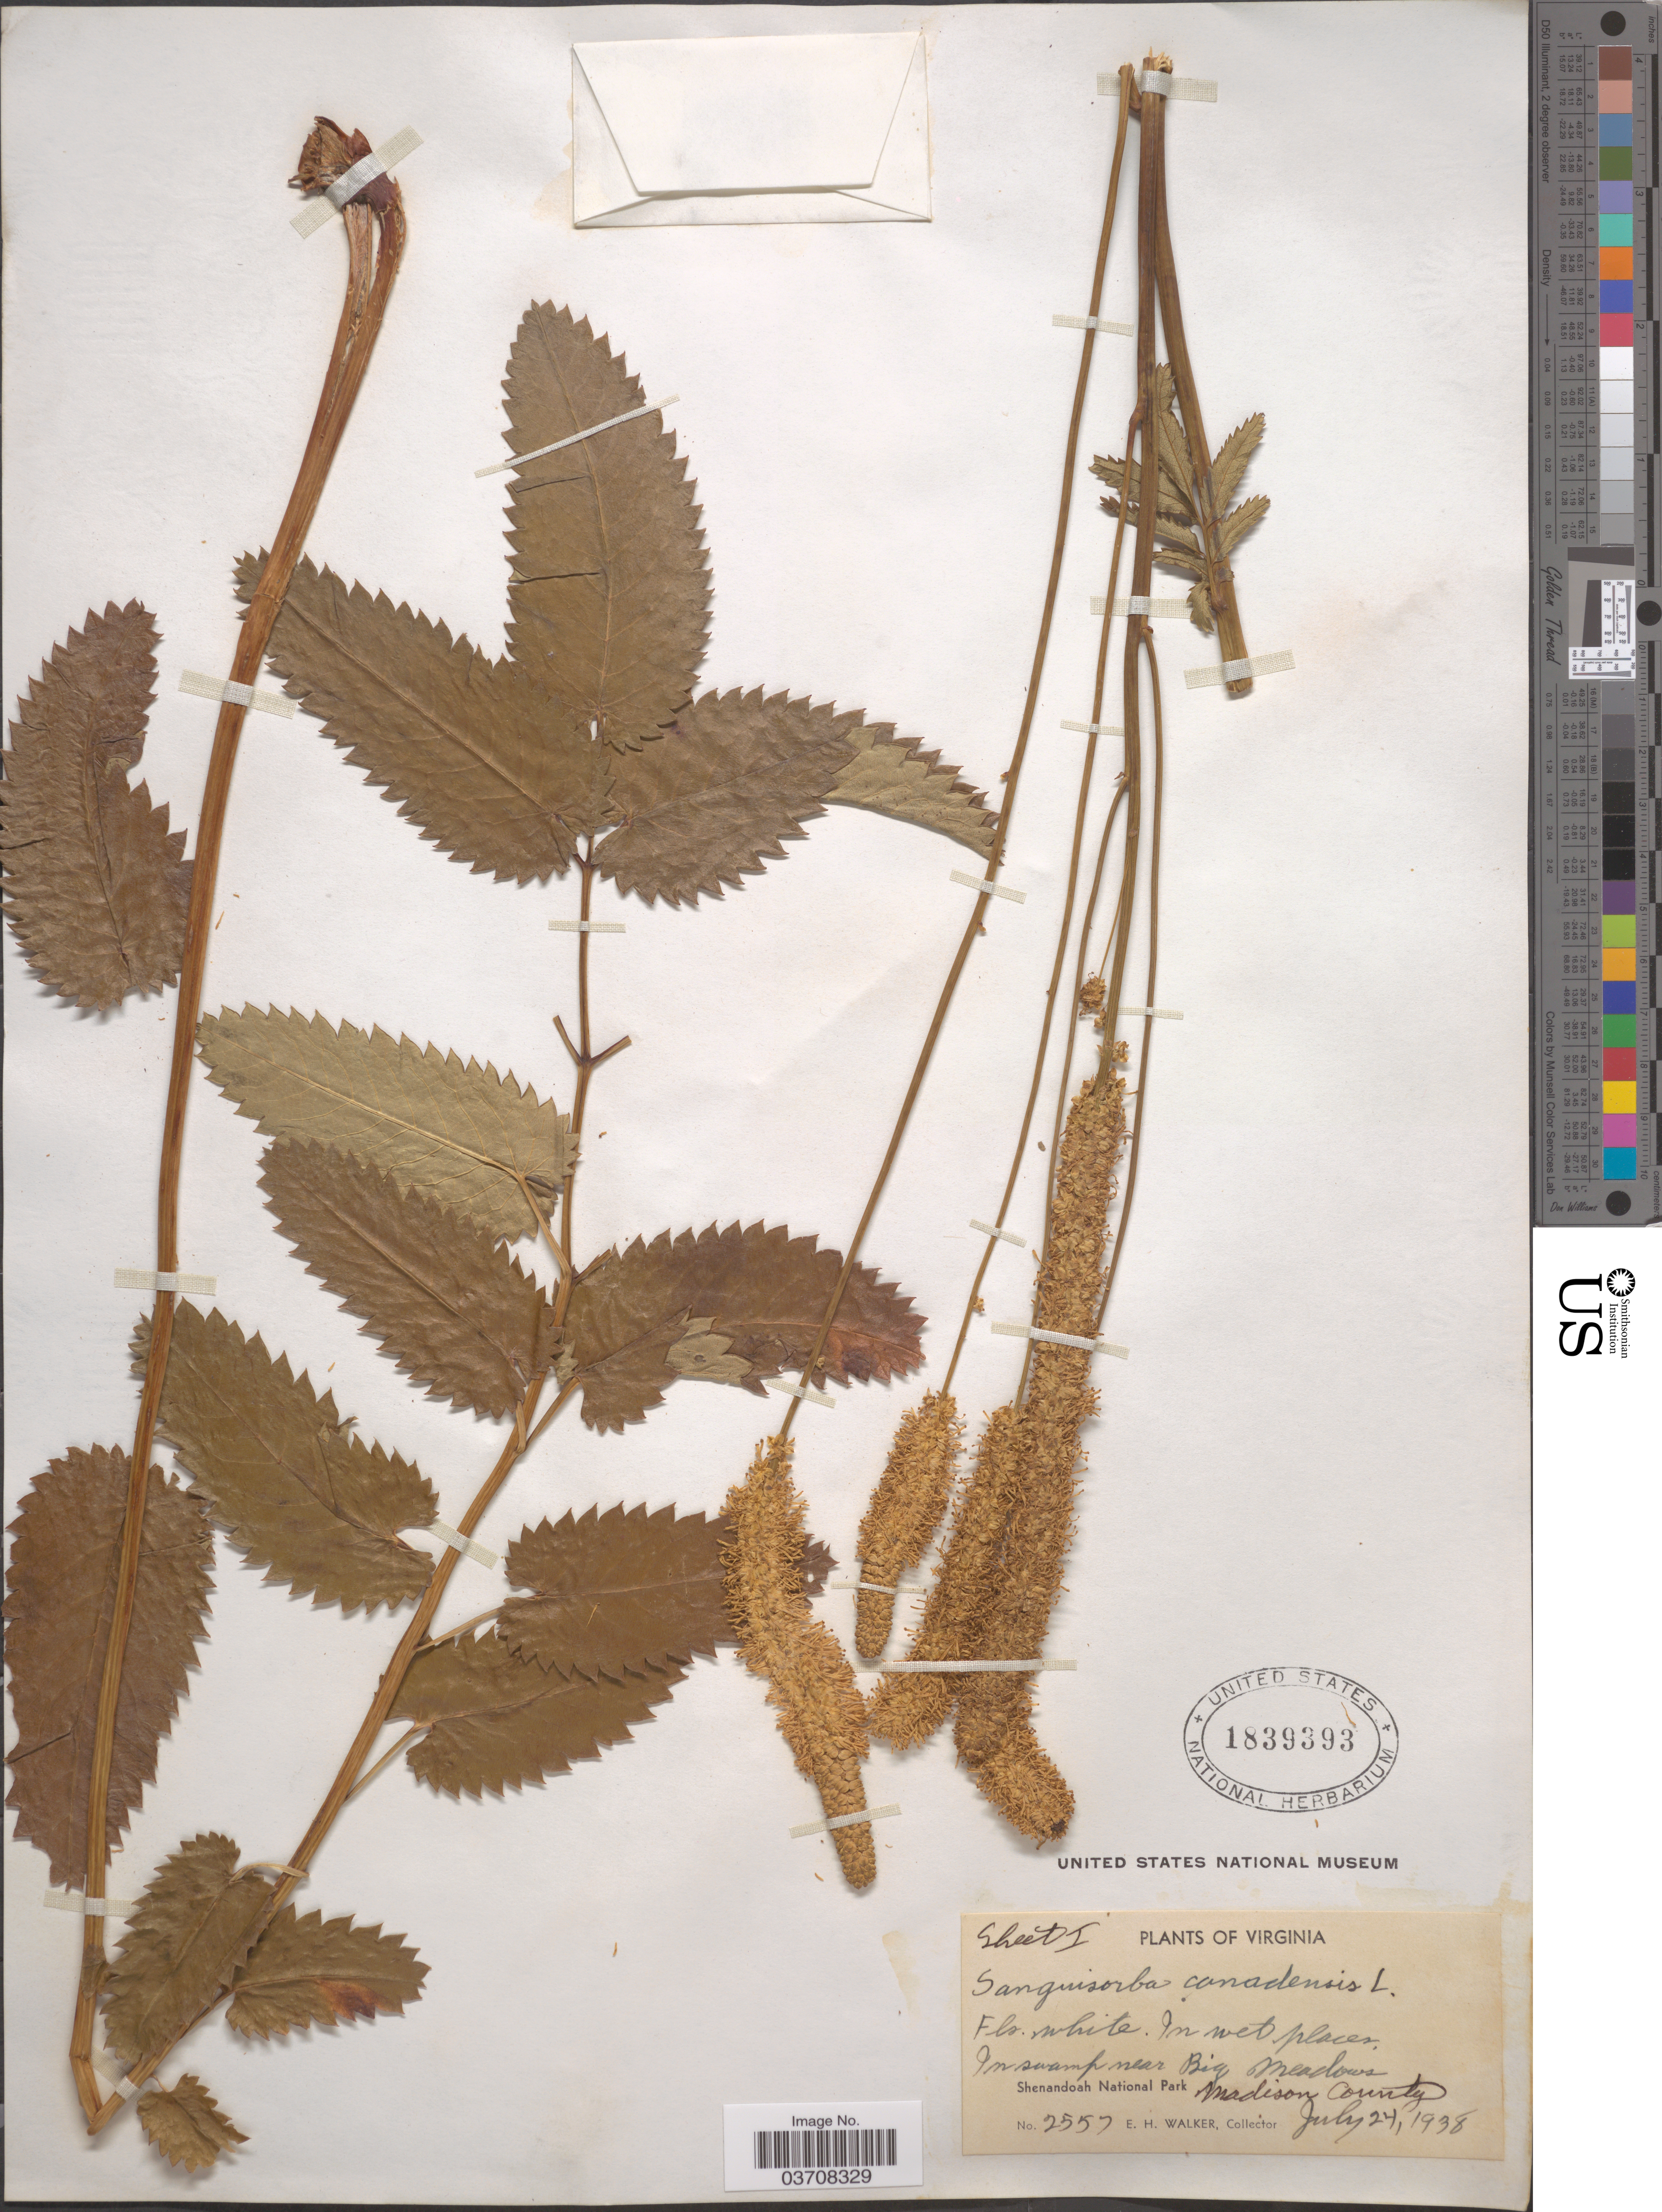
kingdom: Plantae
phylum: Tracheophyta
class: Magnoliopsida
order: Rosales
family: Rosaceae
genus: Sanguisorba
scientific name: Sanguisorba canadensis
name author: L.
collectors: E. H. Walker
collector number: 2557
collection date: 1938-07-24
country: United States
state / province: Virginia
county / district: Madison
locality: In swamp near Big Meadows. Shenandoah National Park. Madison County.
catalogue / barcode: US 1839393